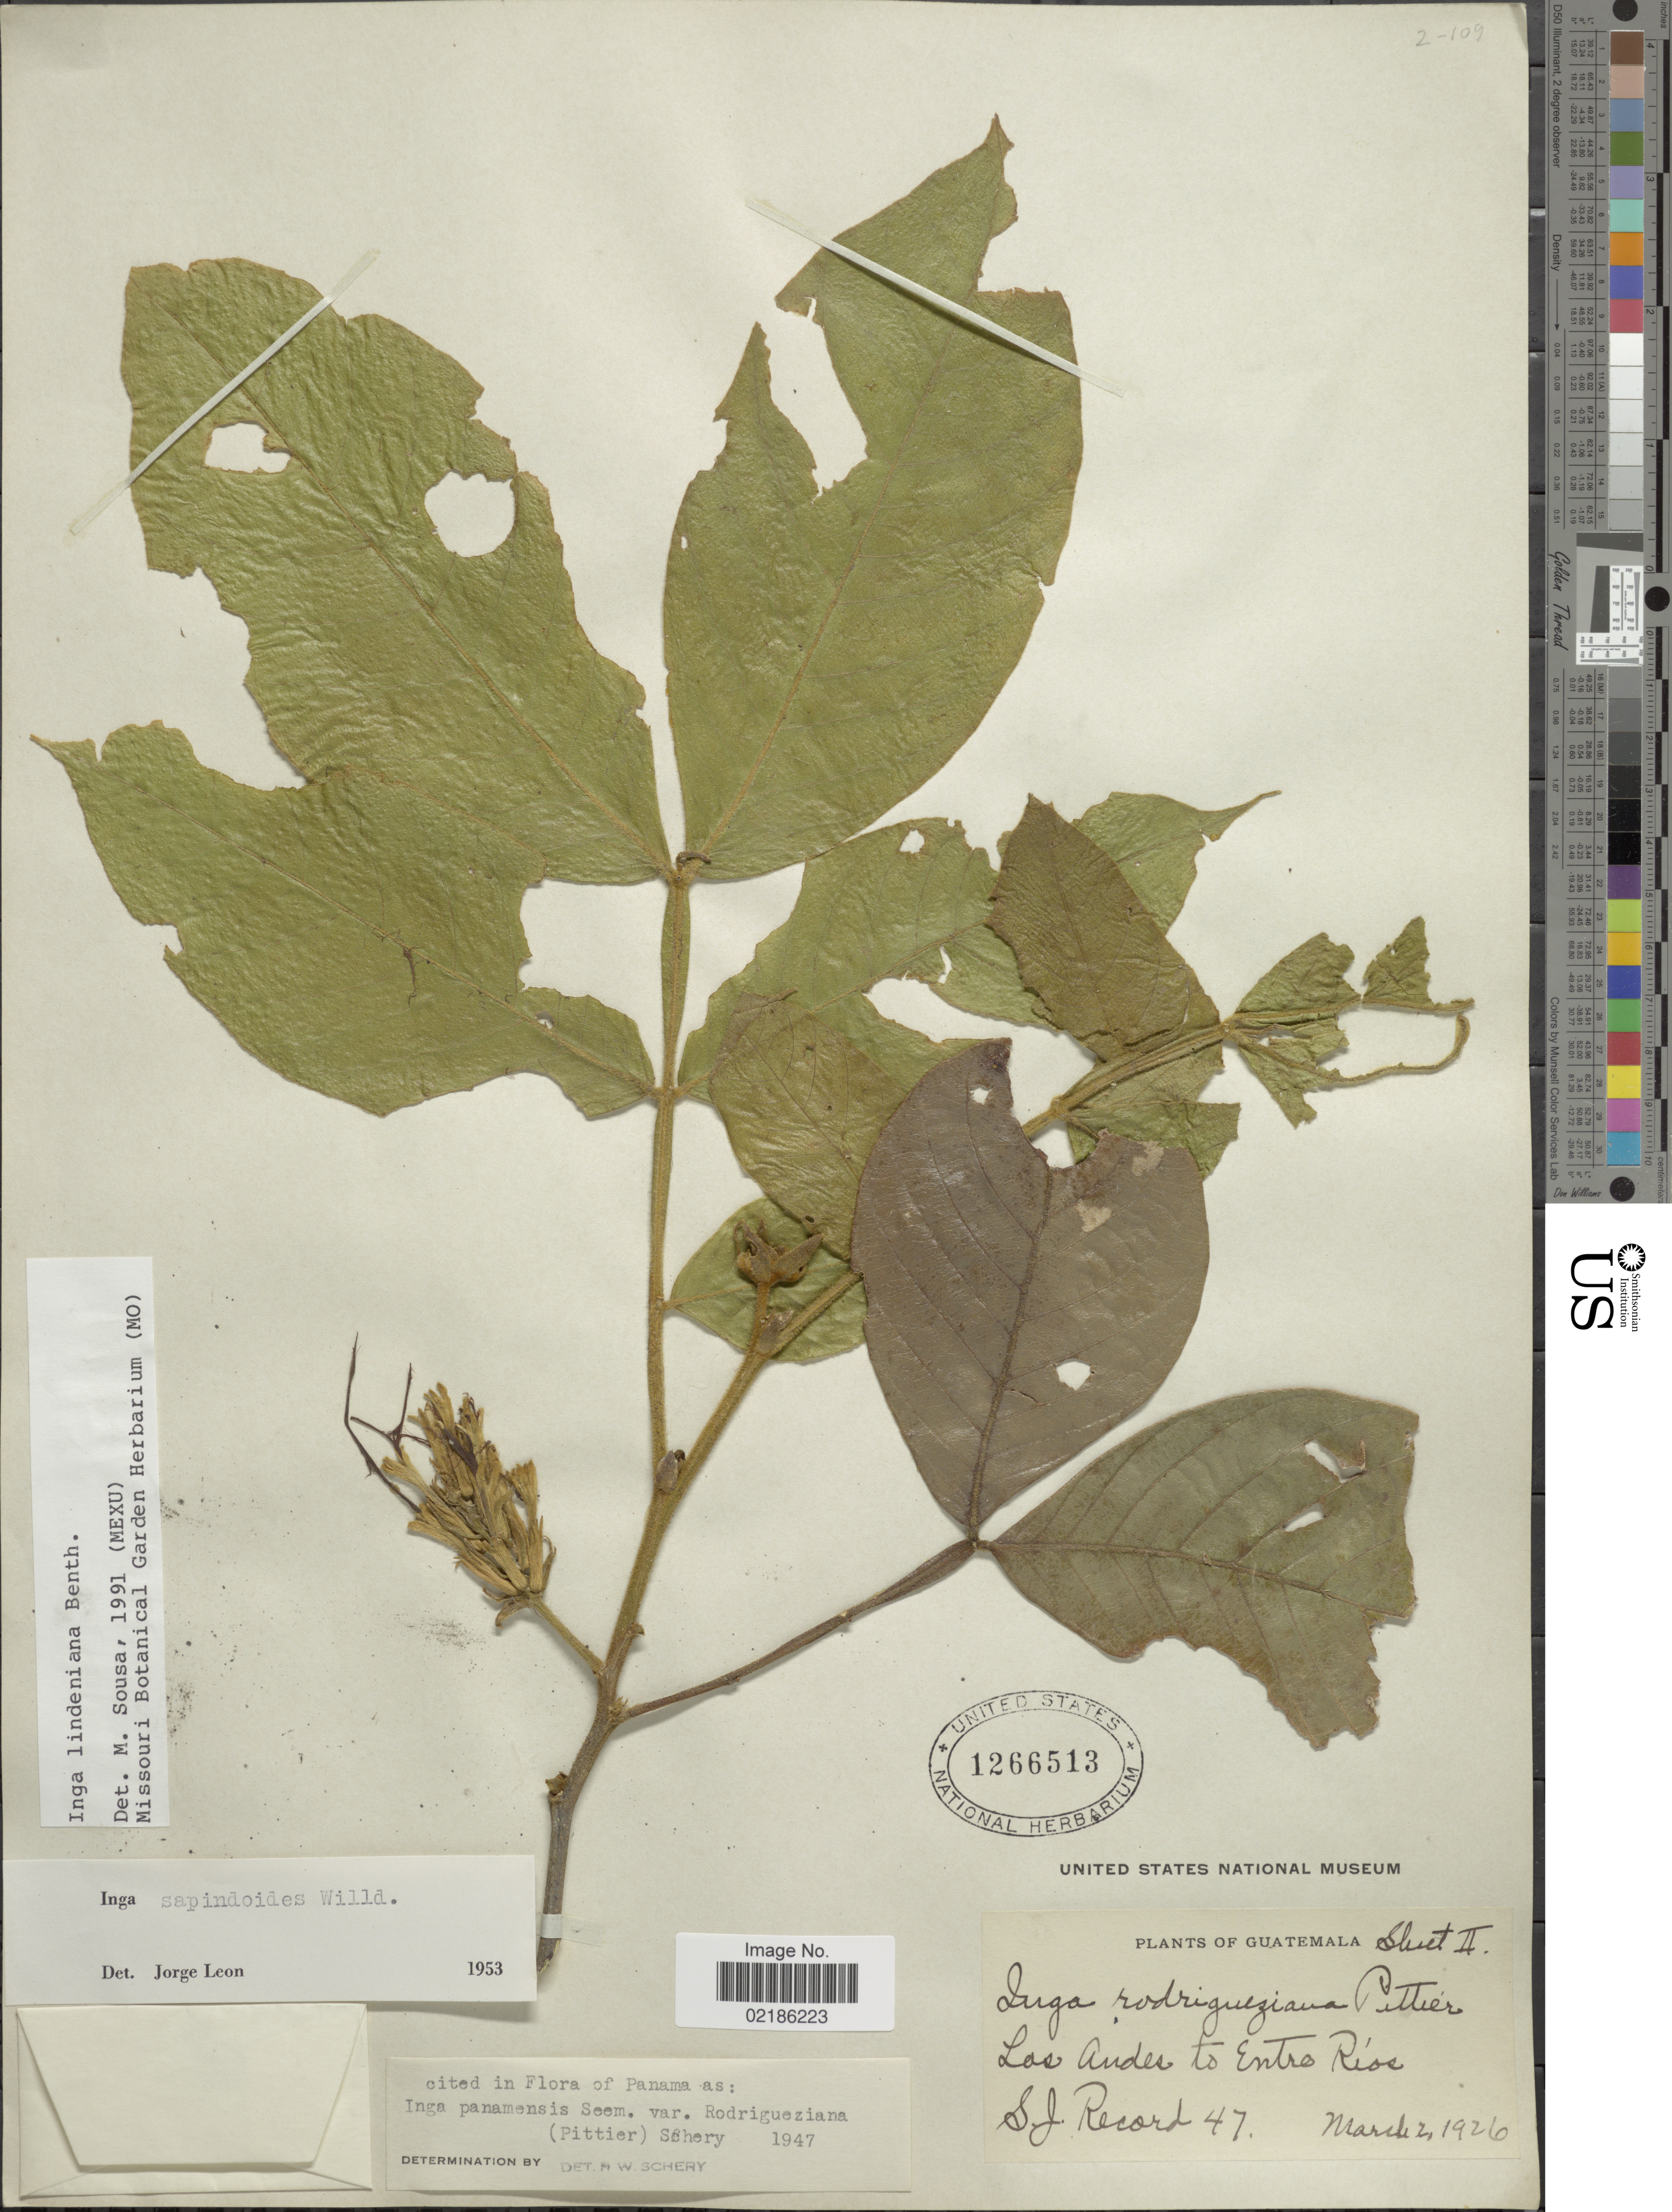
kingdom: Plantae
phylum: Tracheophyta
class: Magnoliopsida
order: Fabales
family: Fabaceae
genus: Inga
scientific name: Inga lindeniana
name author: Benth.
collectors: S. J. Record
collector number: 47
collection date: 1926-03-02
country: Guatemala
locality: Los Andes to Entre Rios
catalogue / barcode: US 1266513